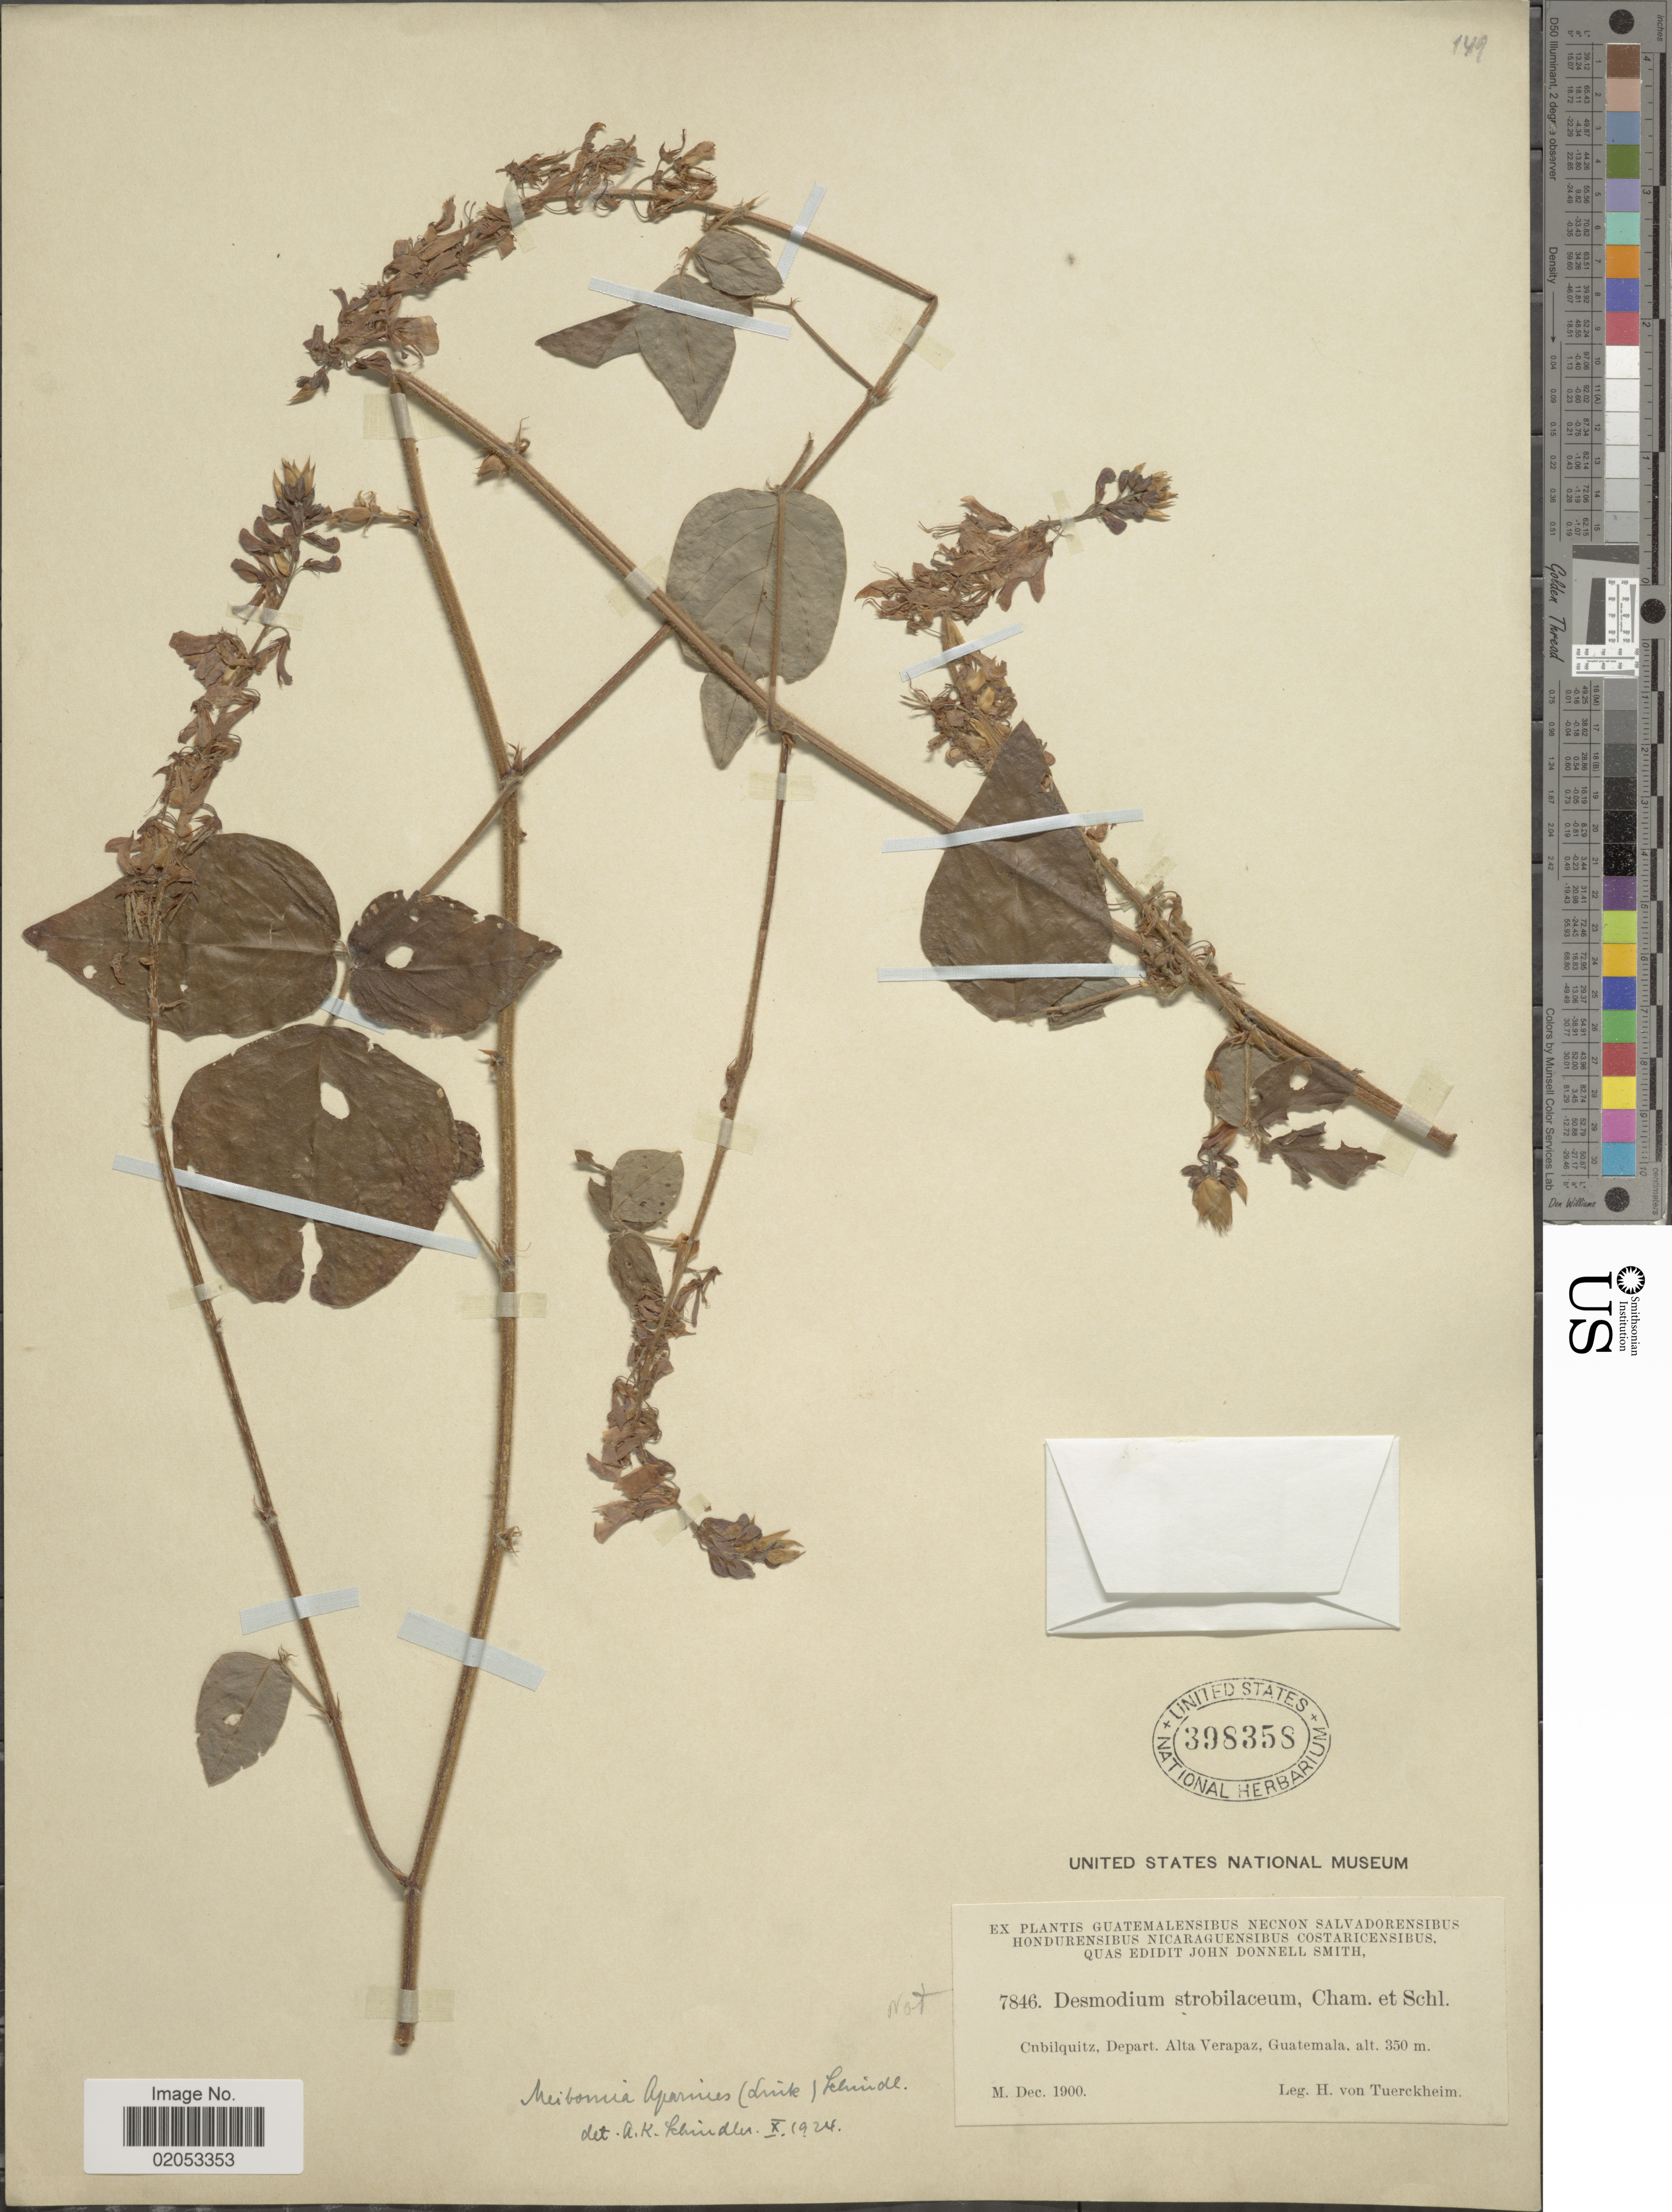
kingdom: Plantae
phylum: Tracheophyta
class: Magnoliopsida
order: Fabales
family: Fabaceae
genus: Desmodium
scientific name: Desmodium aparines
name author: (Link) DC.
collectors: H. von Türckheim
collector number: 7846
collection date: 1900-12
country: Guatemala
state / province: Alta Verapaz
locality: Cubilquitz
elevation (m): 350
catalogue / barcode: US 398358